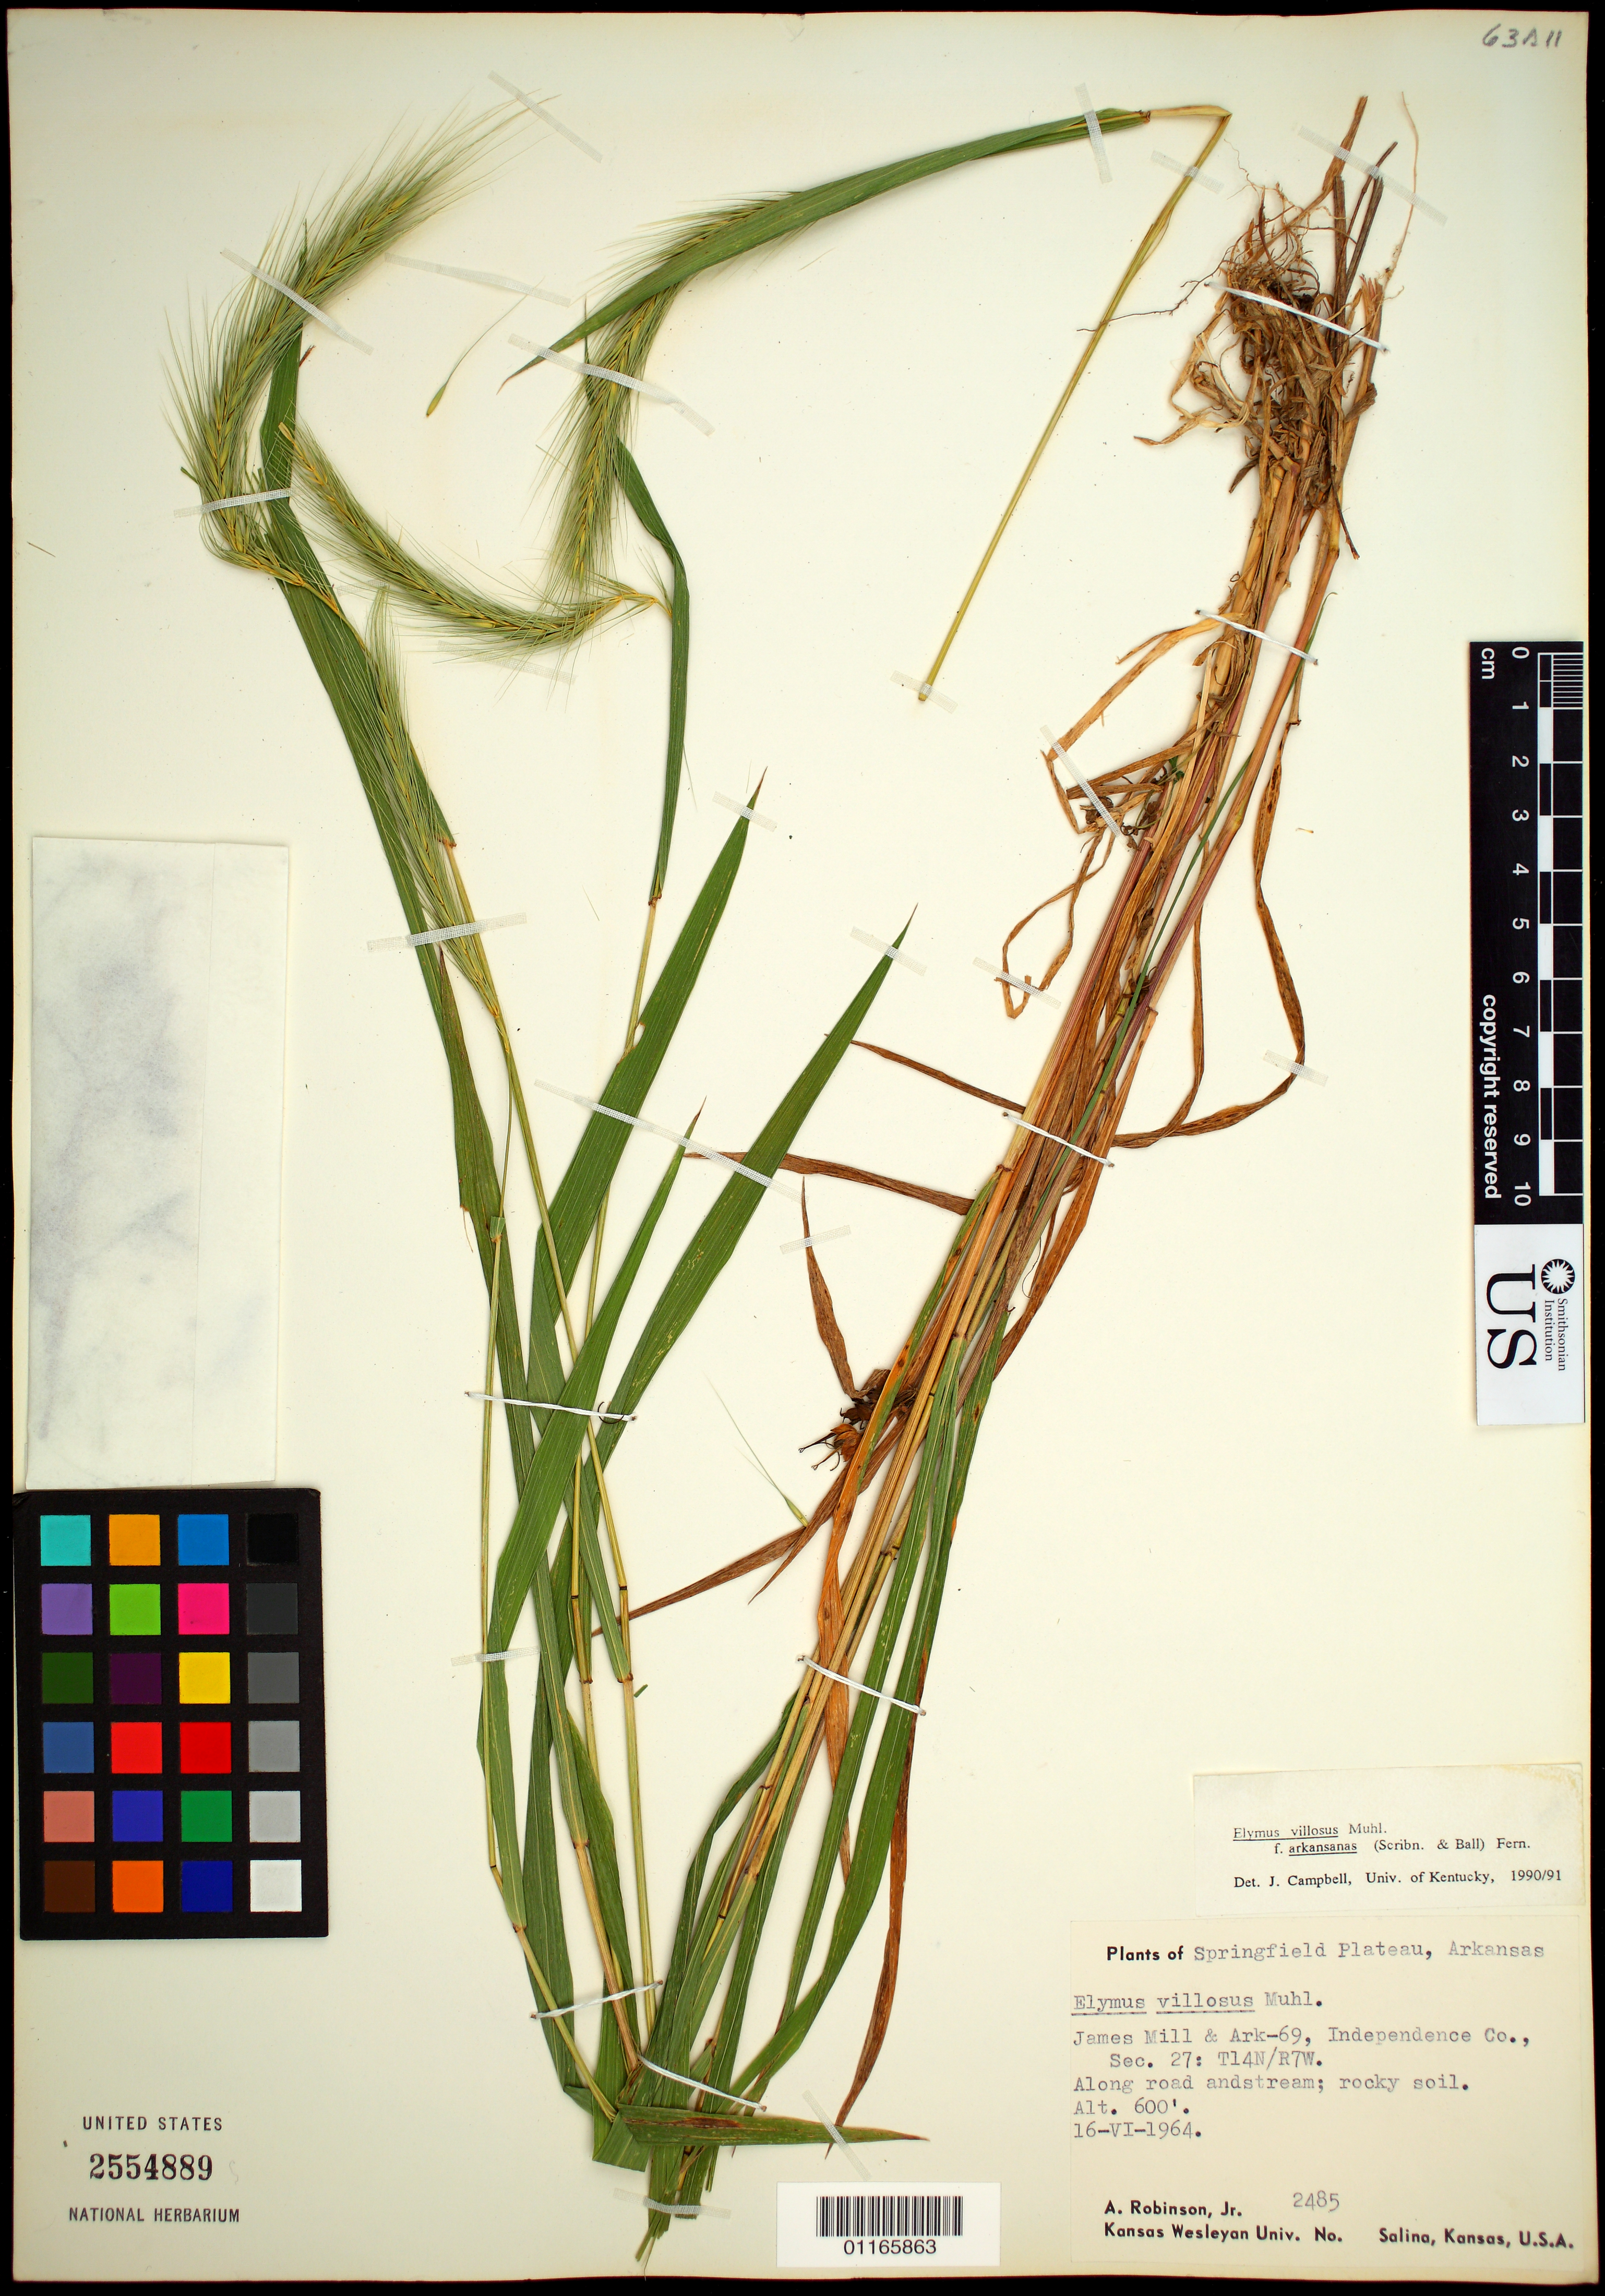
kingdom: Plantae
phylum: Tracheophyta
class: Liliopsida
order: Poales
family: Poaceae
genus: Elymus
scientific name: Elymus villosus f. arkansanus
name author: Muhl.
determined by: Campbell, J.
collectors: A. Robinson Jr.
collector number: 2485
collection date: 1964-06-16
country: United States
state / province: Arkansas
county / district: Independence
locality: Springfield Plateu. James Mill & Ark-69, Sec. 27: T14N/R7W.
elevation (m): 183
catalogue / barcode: US 2554889